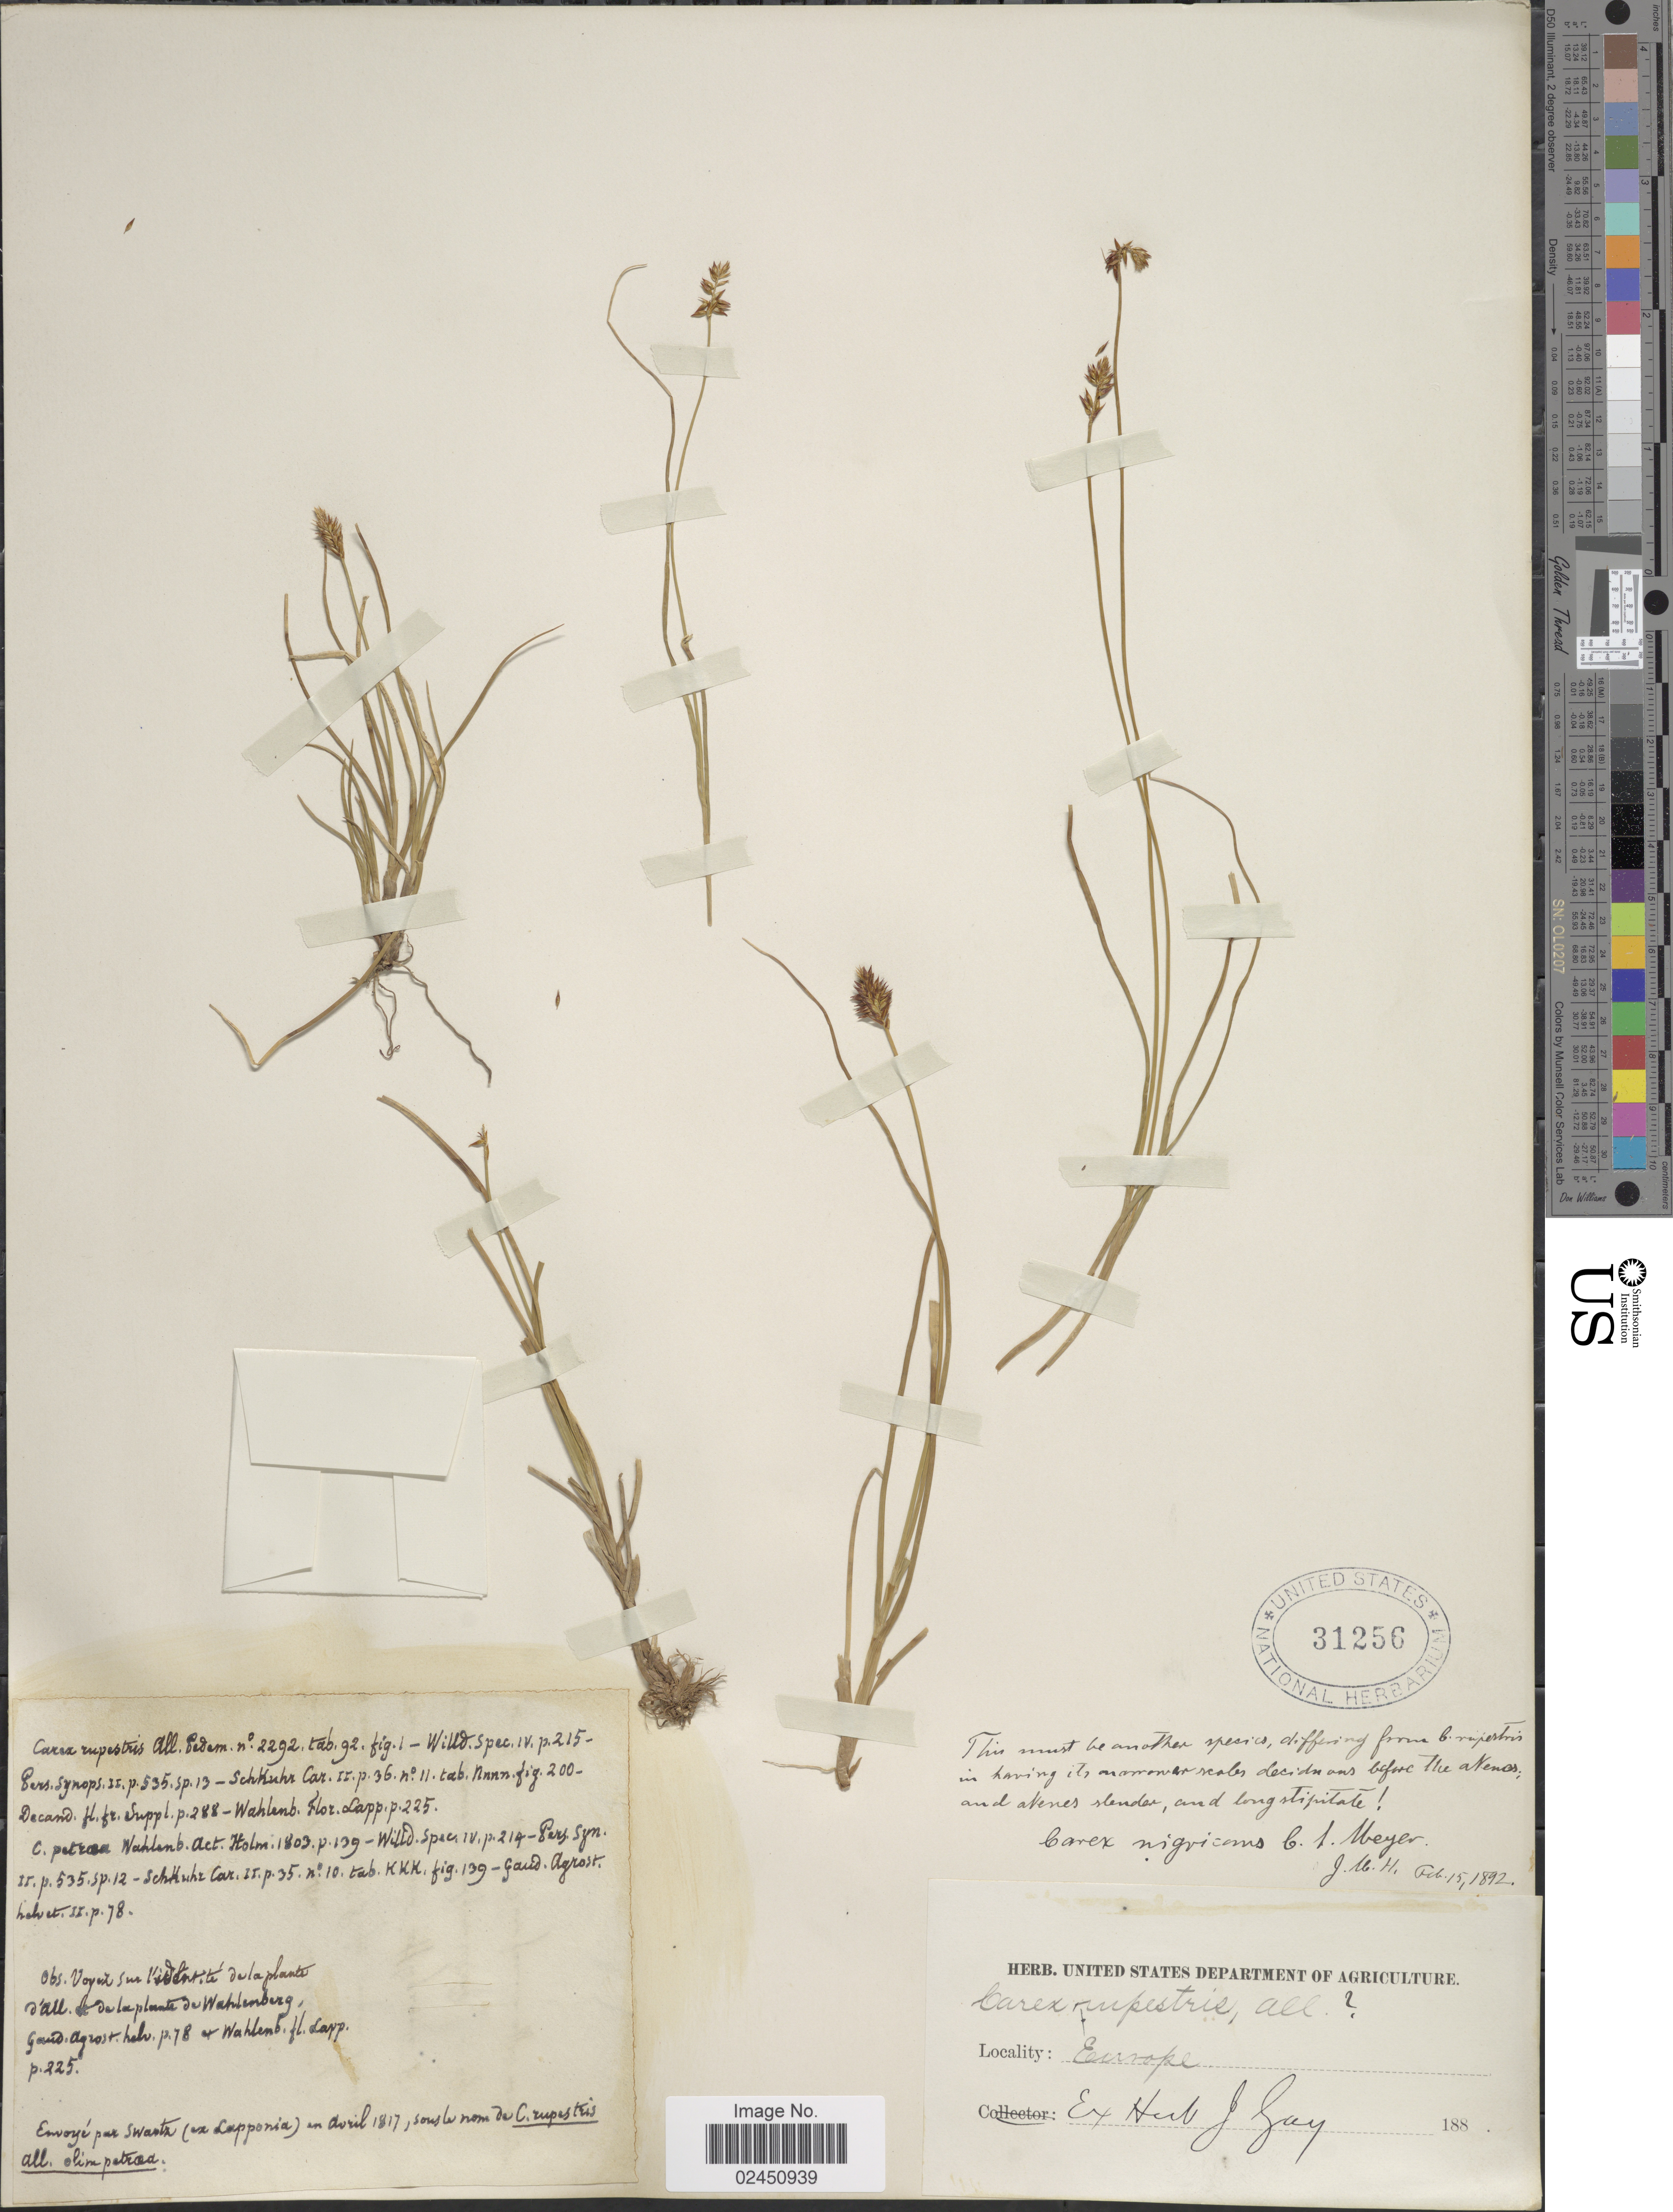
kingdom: Plantae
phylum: Tracheophyta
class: Liliopsida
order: Poales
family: Cyperaceae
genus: Carex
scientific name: Carex parviflora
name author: Host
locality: Europe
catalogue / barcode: US 31256